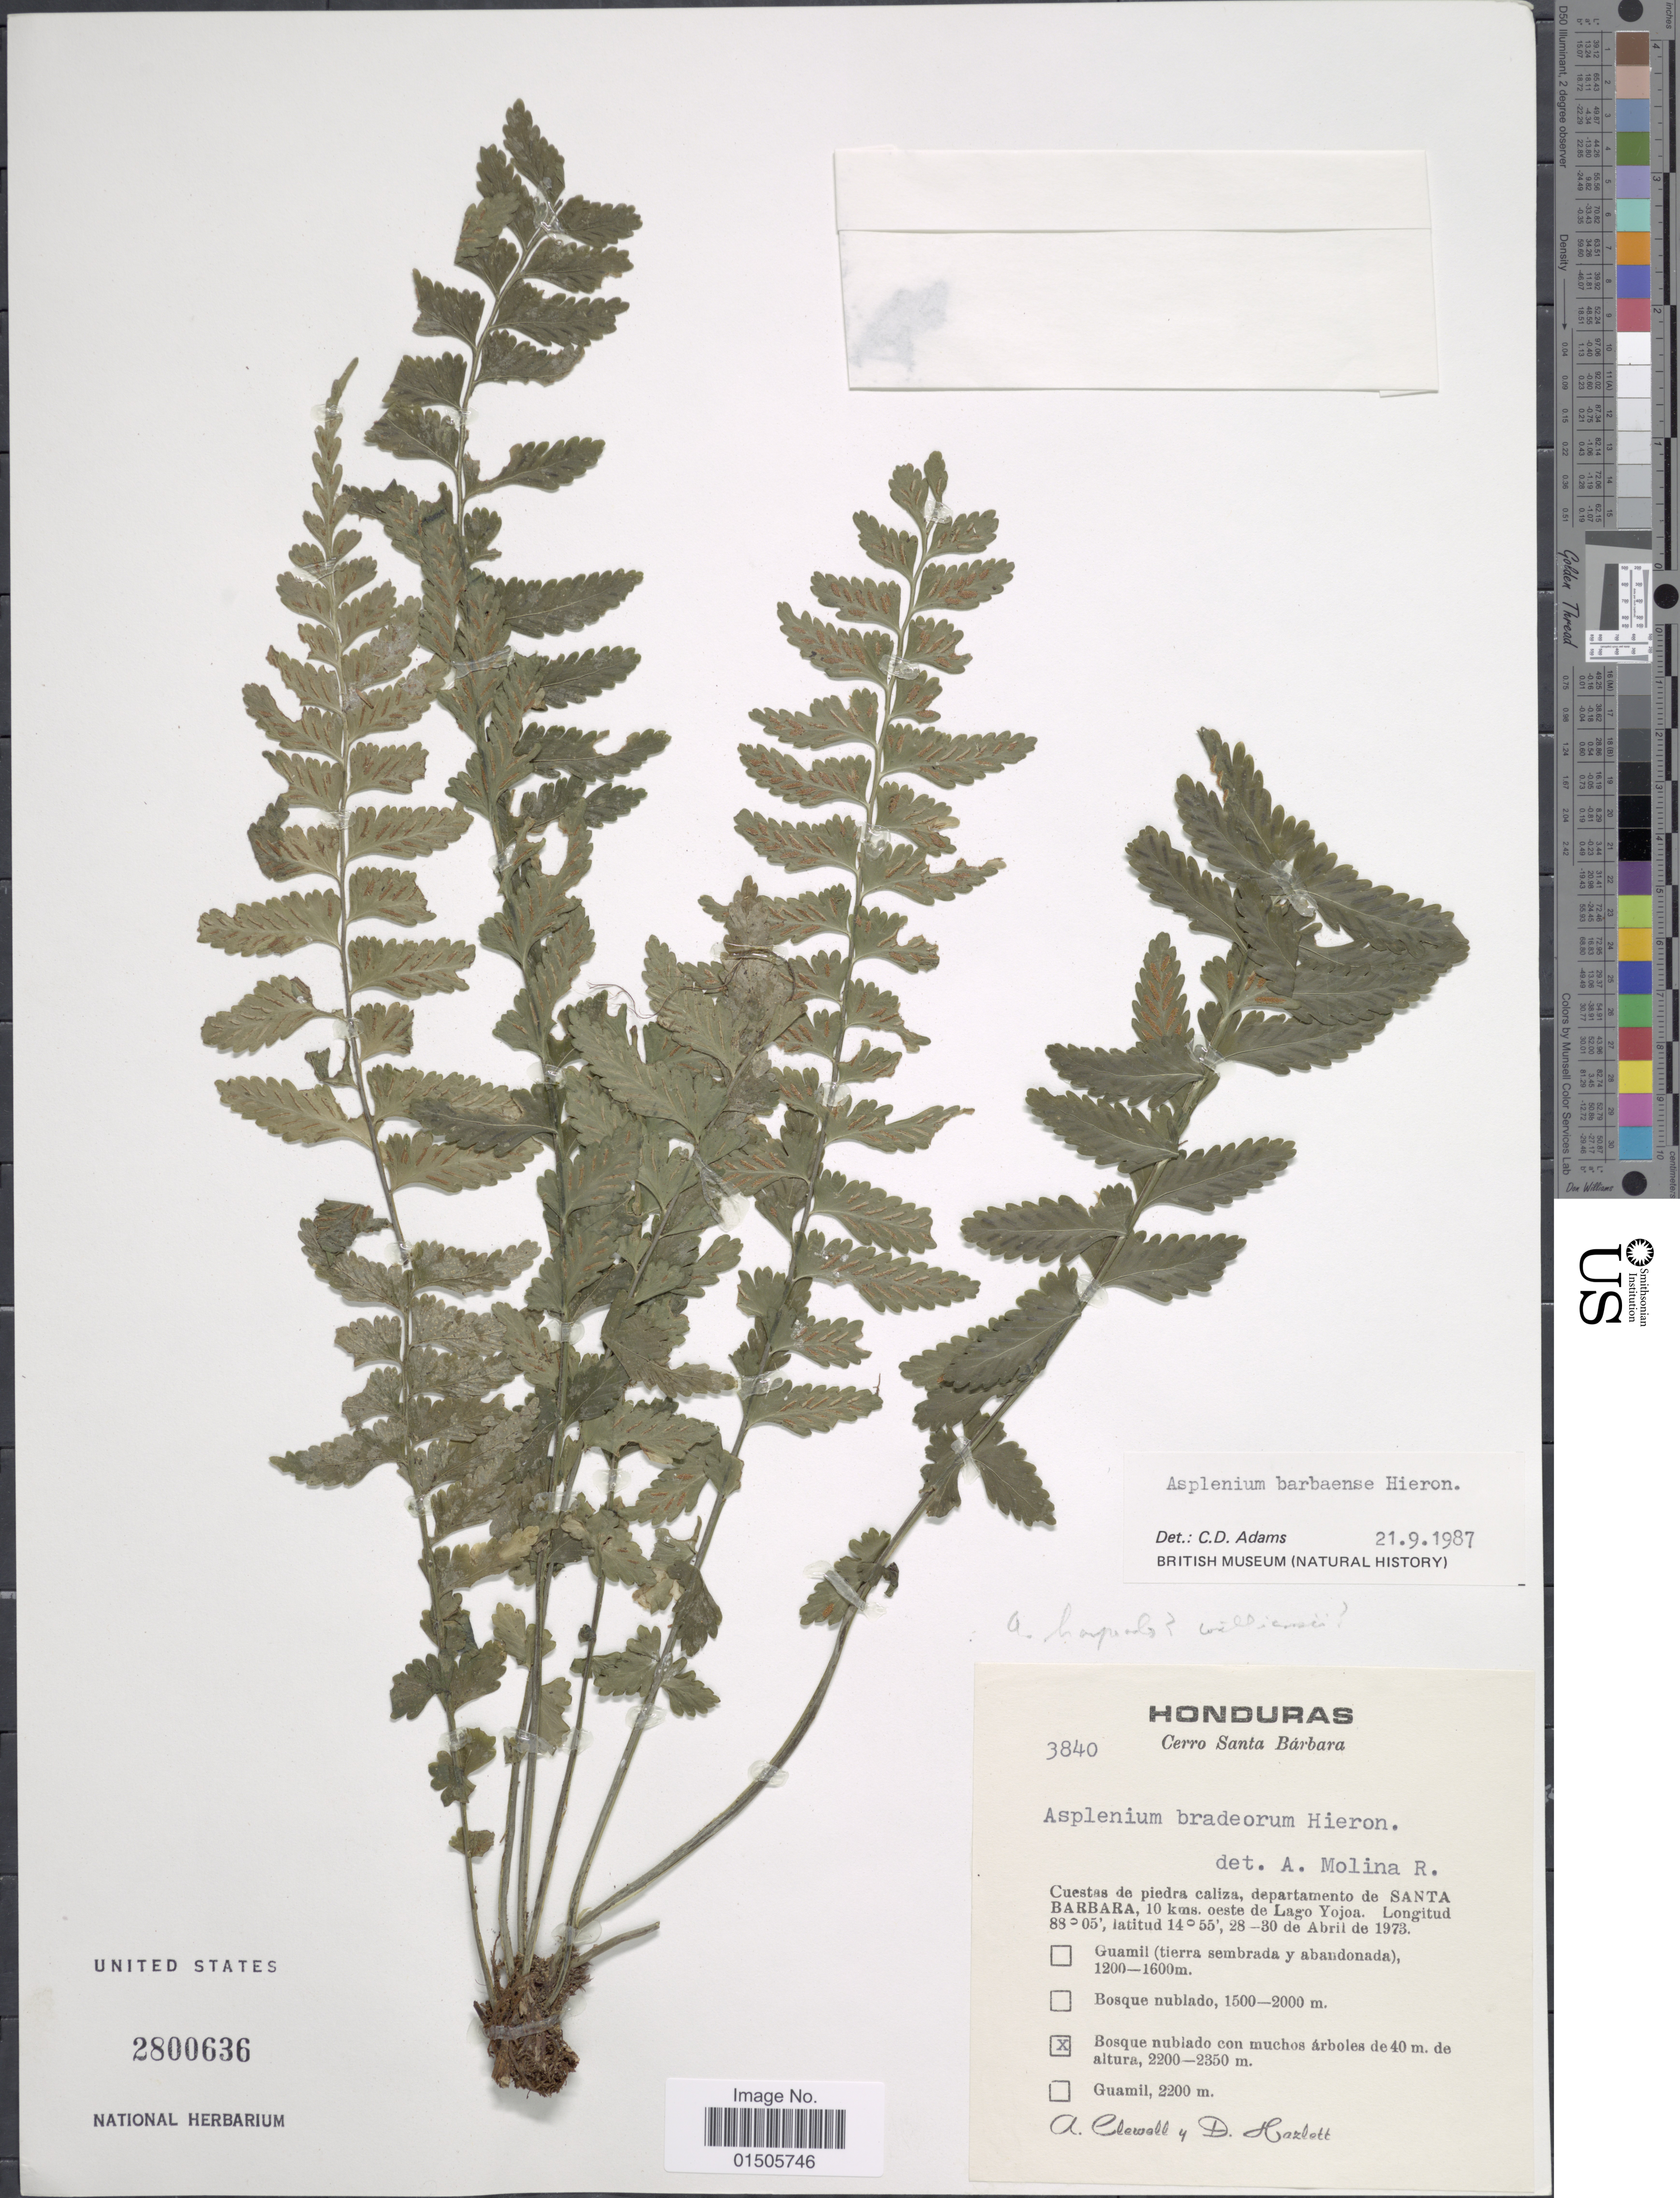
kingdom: Plantae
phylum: Tracheophyta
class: Polypodiopsida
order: Polypodiales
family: Aspleniaceae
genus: Asplenium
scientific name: Asplenium barbaense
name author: Hieron.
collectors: A. Clewell & D. Hazlett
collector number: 3840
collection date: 1973-04-30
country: Honduras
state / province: Santa Bárbara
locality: Cuestas de piedra caliza, 10 kms. oeste de Lago Yojoa, Bosque nubiado con muchos arboles de 40m.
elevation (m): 2200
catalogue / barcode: US 2800636